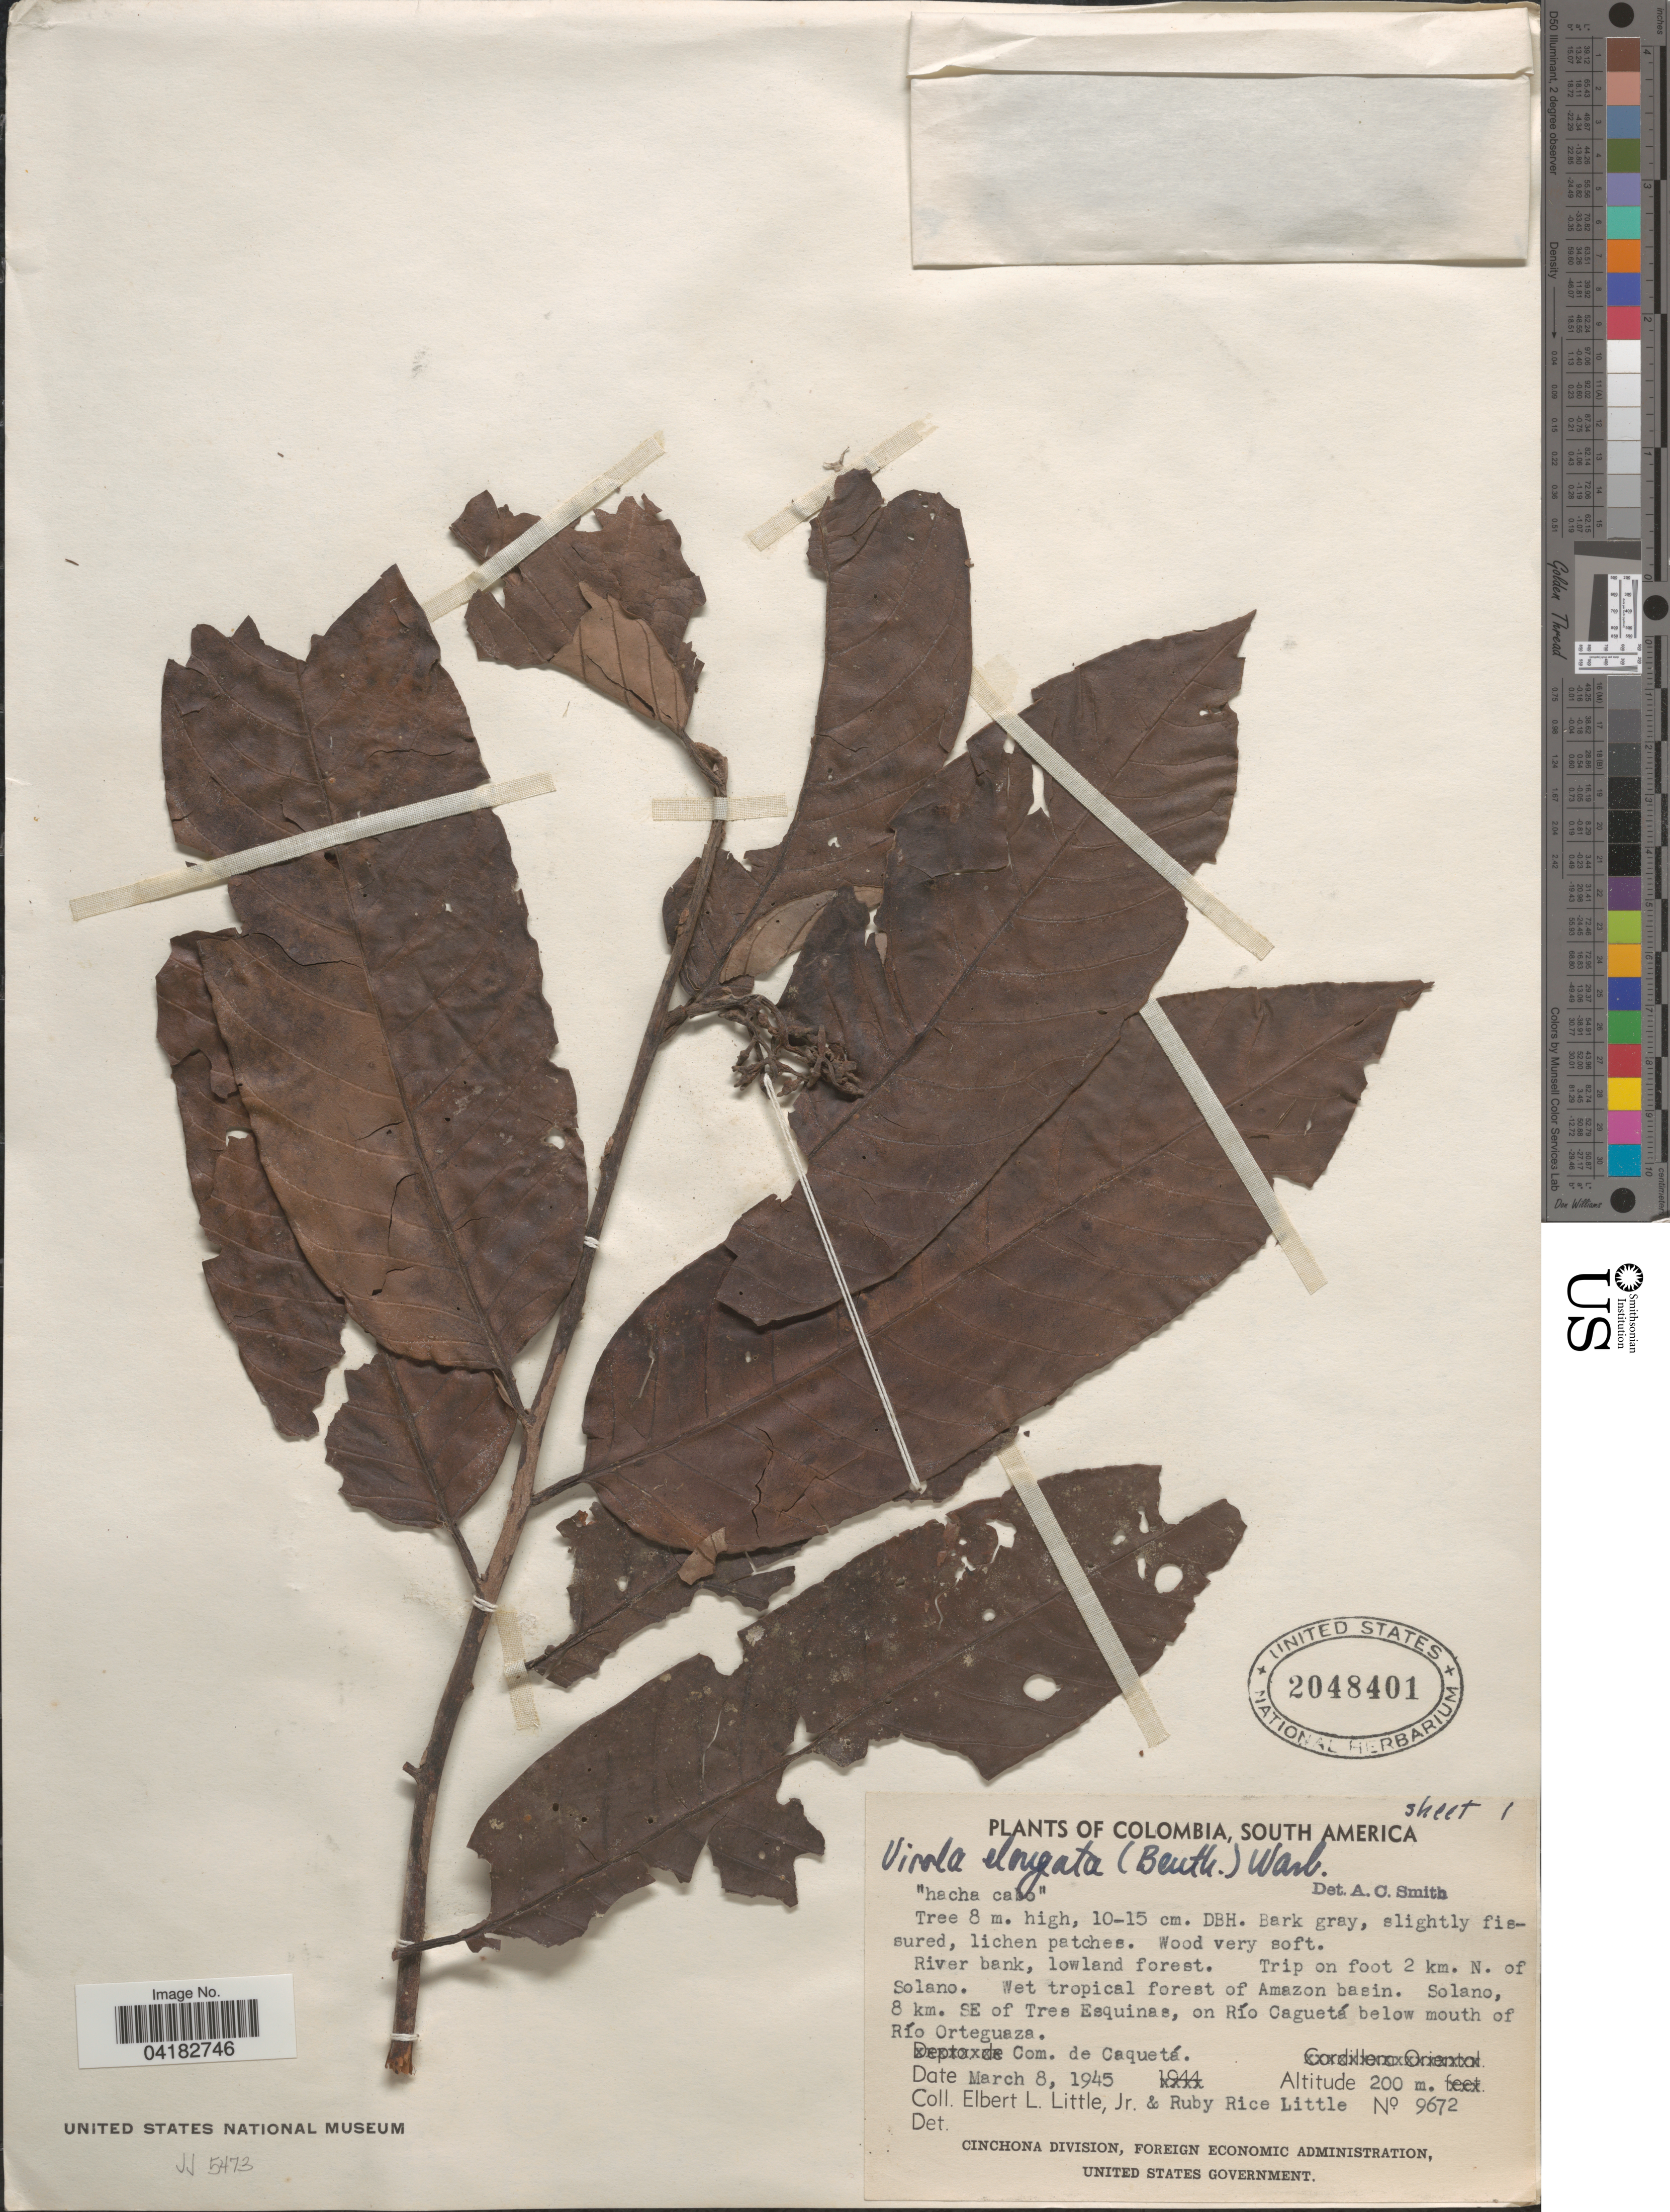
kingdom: Plantae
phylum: Tracheophyta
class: Magnoliopsida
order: Magnoliales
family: Myristicaceae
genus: Virola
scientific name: Virola elongata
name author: (Benth.) Warb.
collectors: E. L. Little & R. R. Little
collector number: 9672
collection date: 1945-03-08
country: Colombia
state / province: Caquetá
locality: Trip on foot 2 km. N. of Solano. Wet tropical forest of Amazon basin. Solano, 8 km. SE of Tres Esquinas, on Río Caquetá below mouth of Río Orteguaza. Com. de Caquetá.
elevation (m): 200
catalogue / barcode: US 2048401